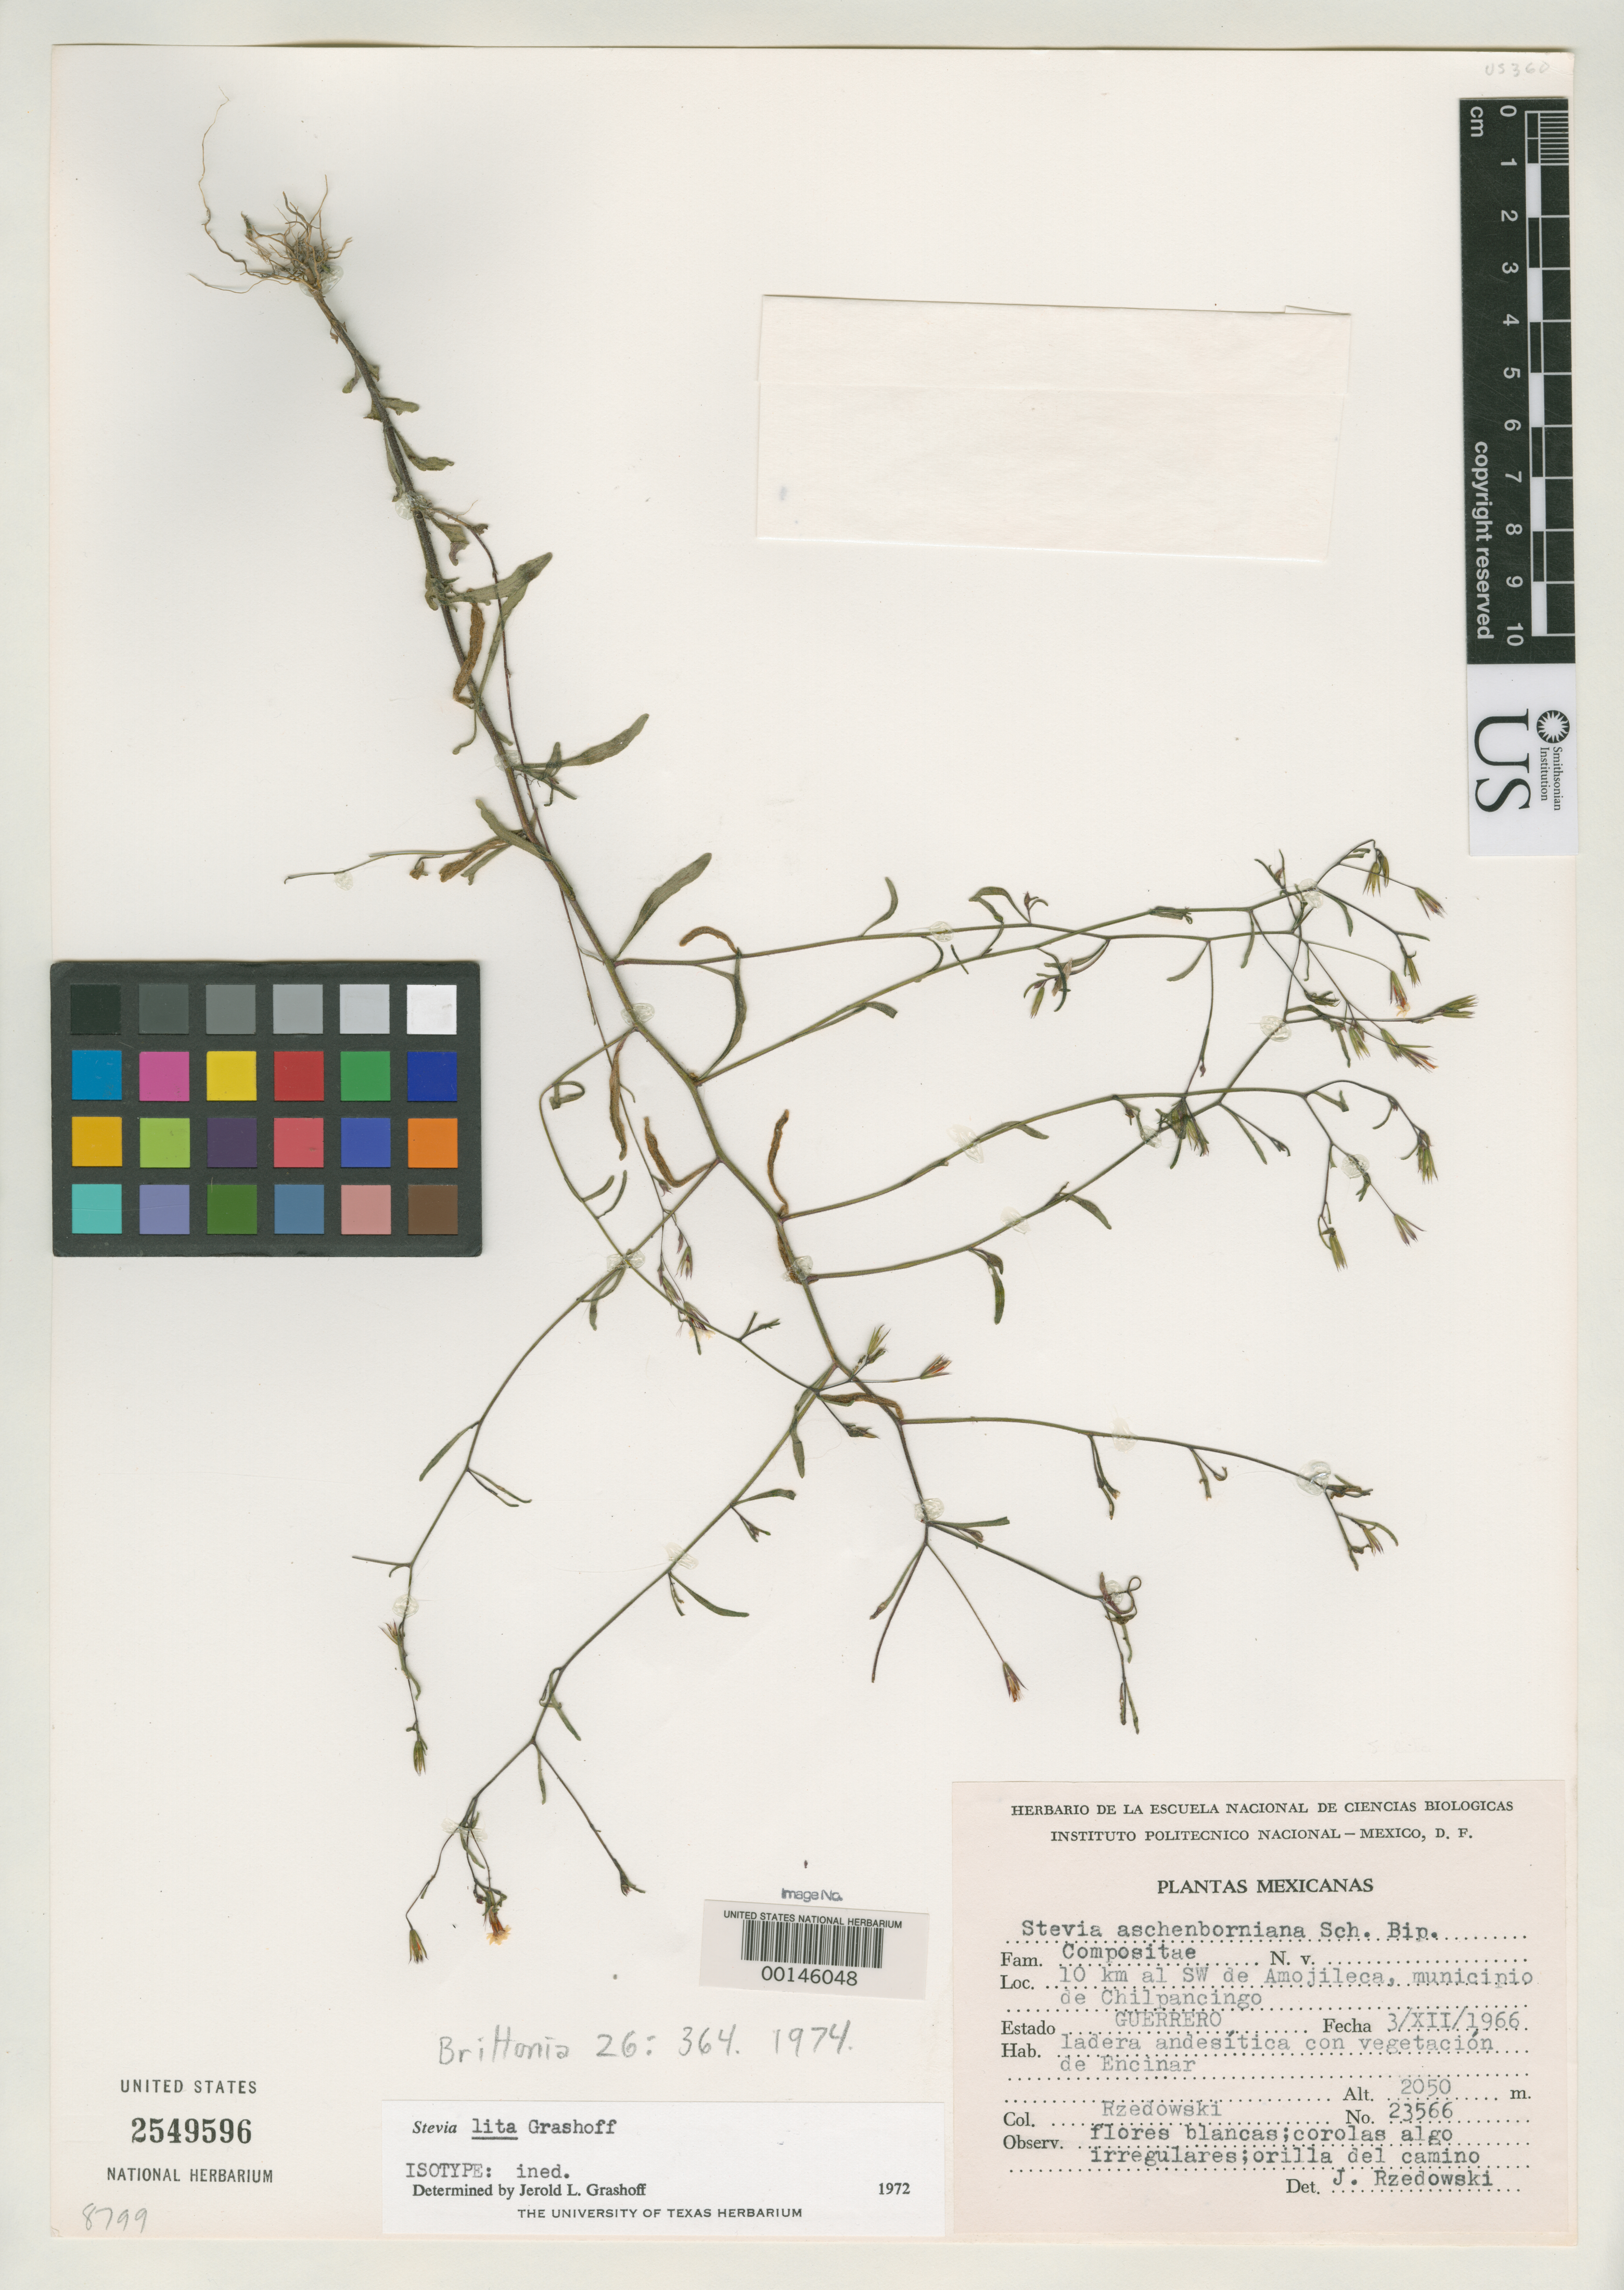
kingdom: Plantae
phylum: Tracheophyta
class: Magnoliopsida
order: Asterales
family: Asteraceae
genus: Stevia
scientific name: Stevia lita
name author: Grashoff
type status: Isotype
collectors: J. Rzedowski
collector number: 23566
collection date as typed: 03 Dec 1966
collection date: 1966-12-03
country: Mexico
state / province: Guerrero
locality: Chilpanlingo, 10 km. SW of Amojileca.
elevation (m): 2050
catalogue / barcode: US 2549596